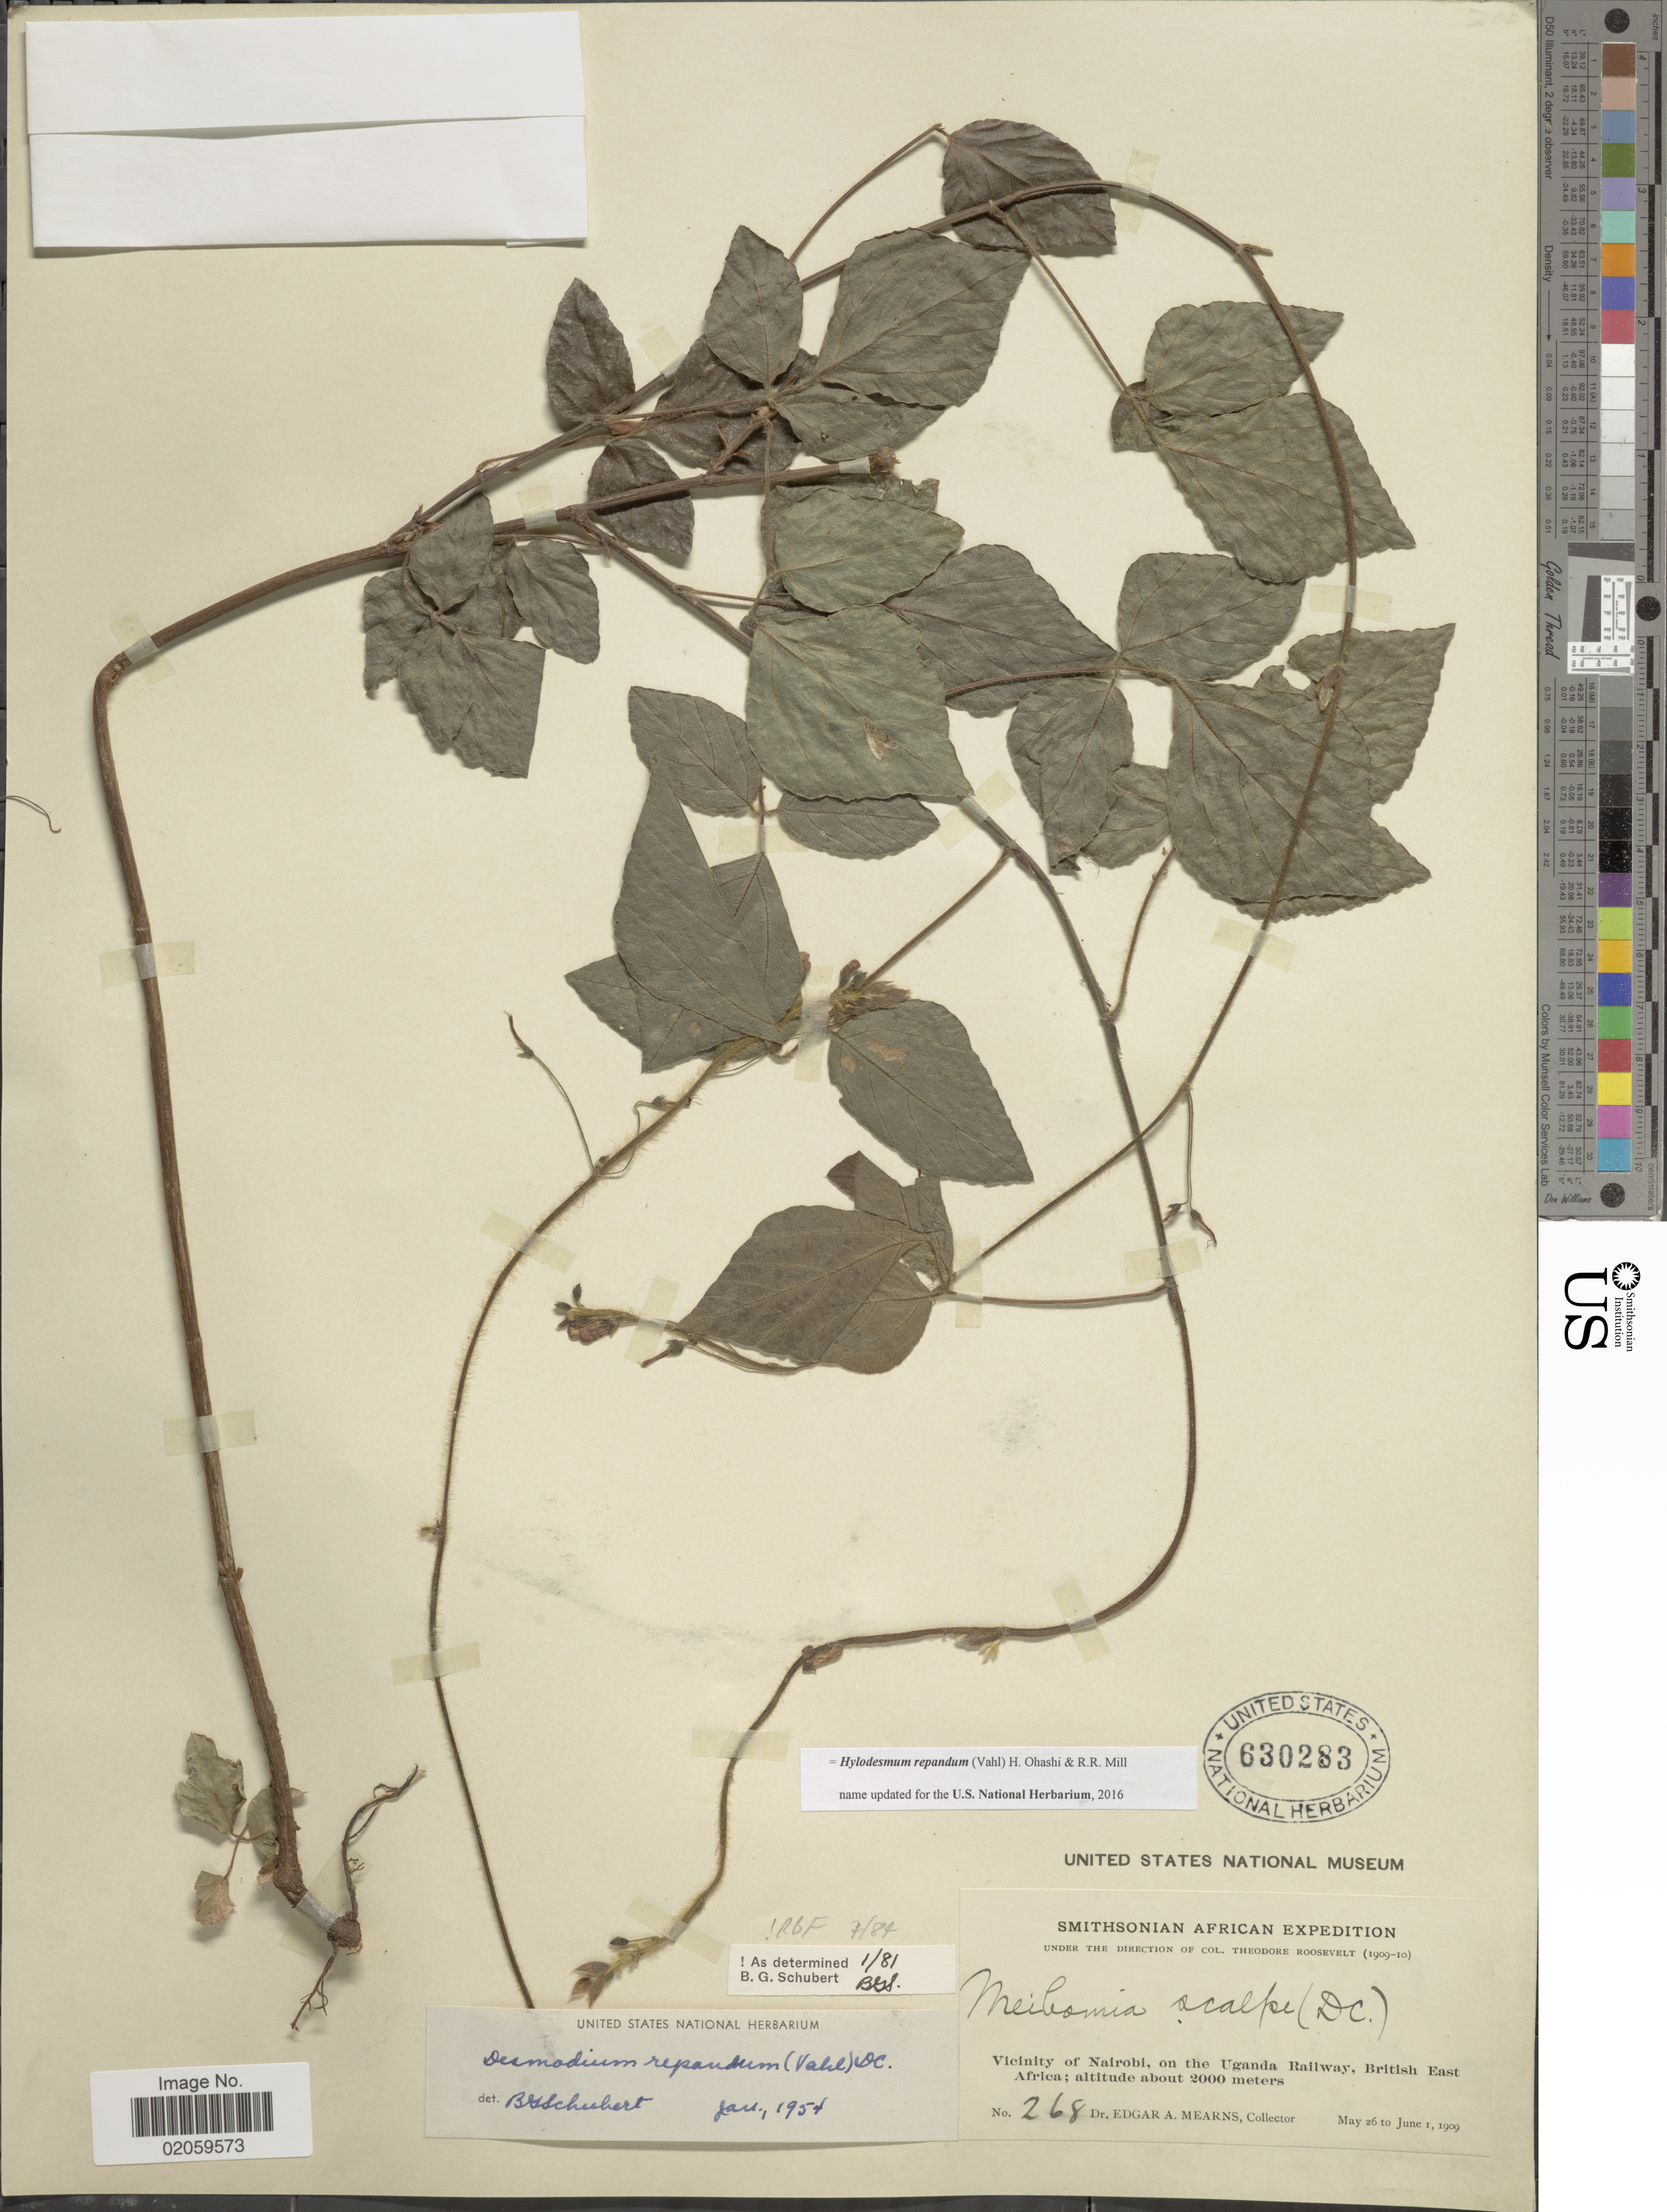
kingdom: Plantae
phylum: Tracheophyta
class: Magnoliopsida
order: Fabales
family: Fabaceae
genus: Hylodesmum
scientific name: Hylodesmum repandum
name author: (Vahl) H. Ohashi & R.R. Mill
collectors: E. A. Mearns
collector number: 268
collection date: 1909-05-26/1909-06-01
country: Kenya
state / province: Nairobi Area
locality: On the Uganda Railway, British East Africa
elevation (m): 2000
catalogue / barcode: US 630283